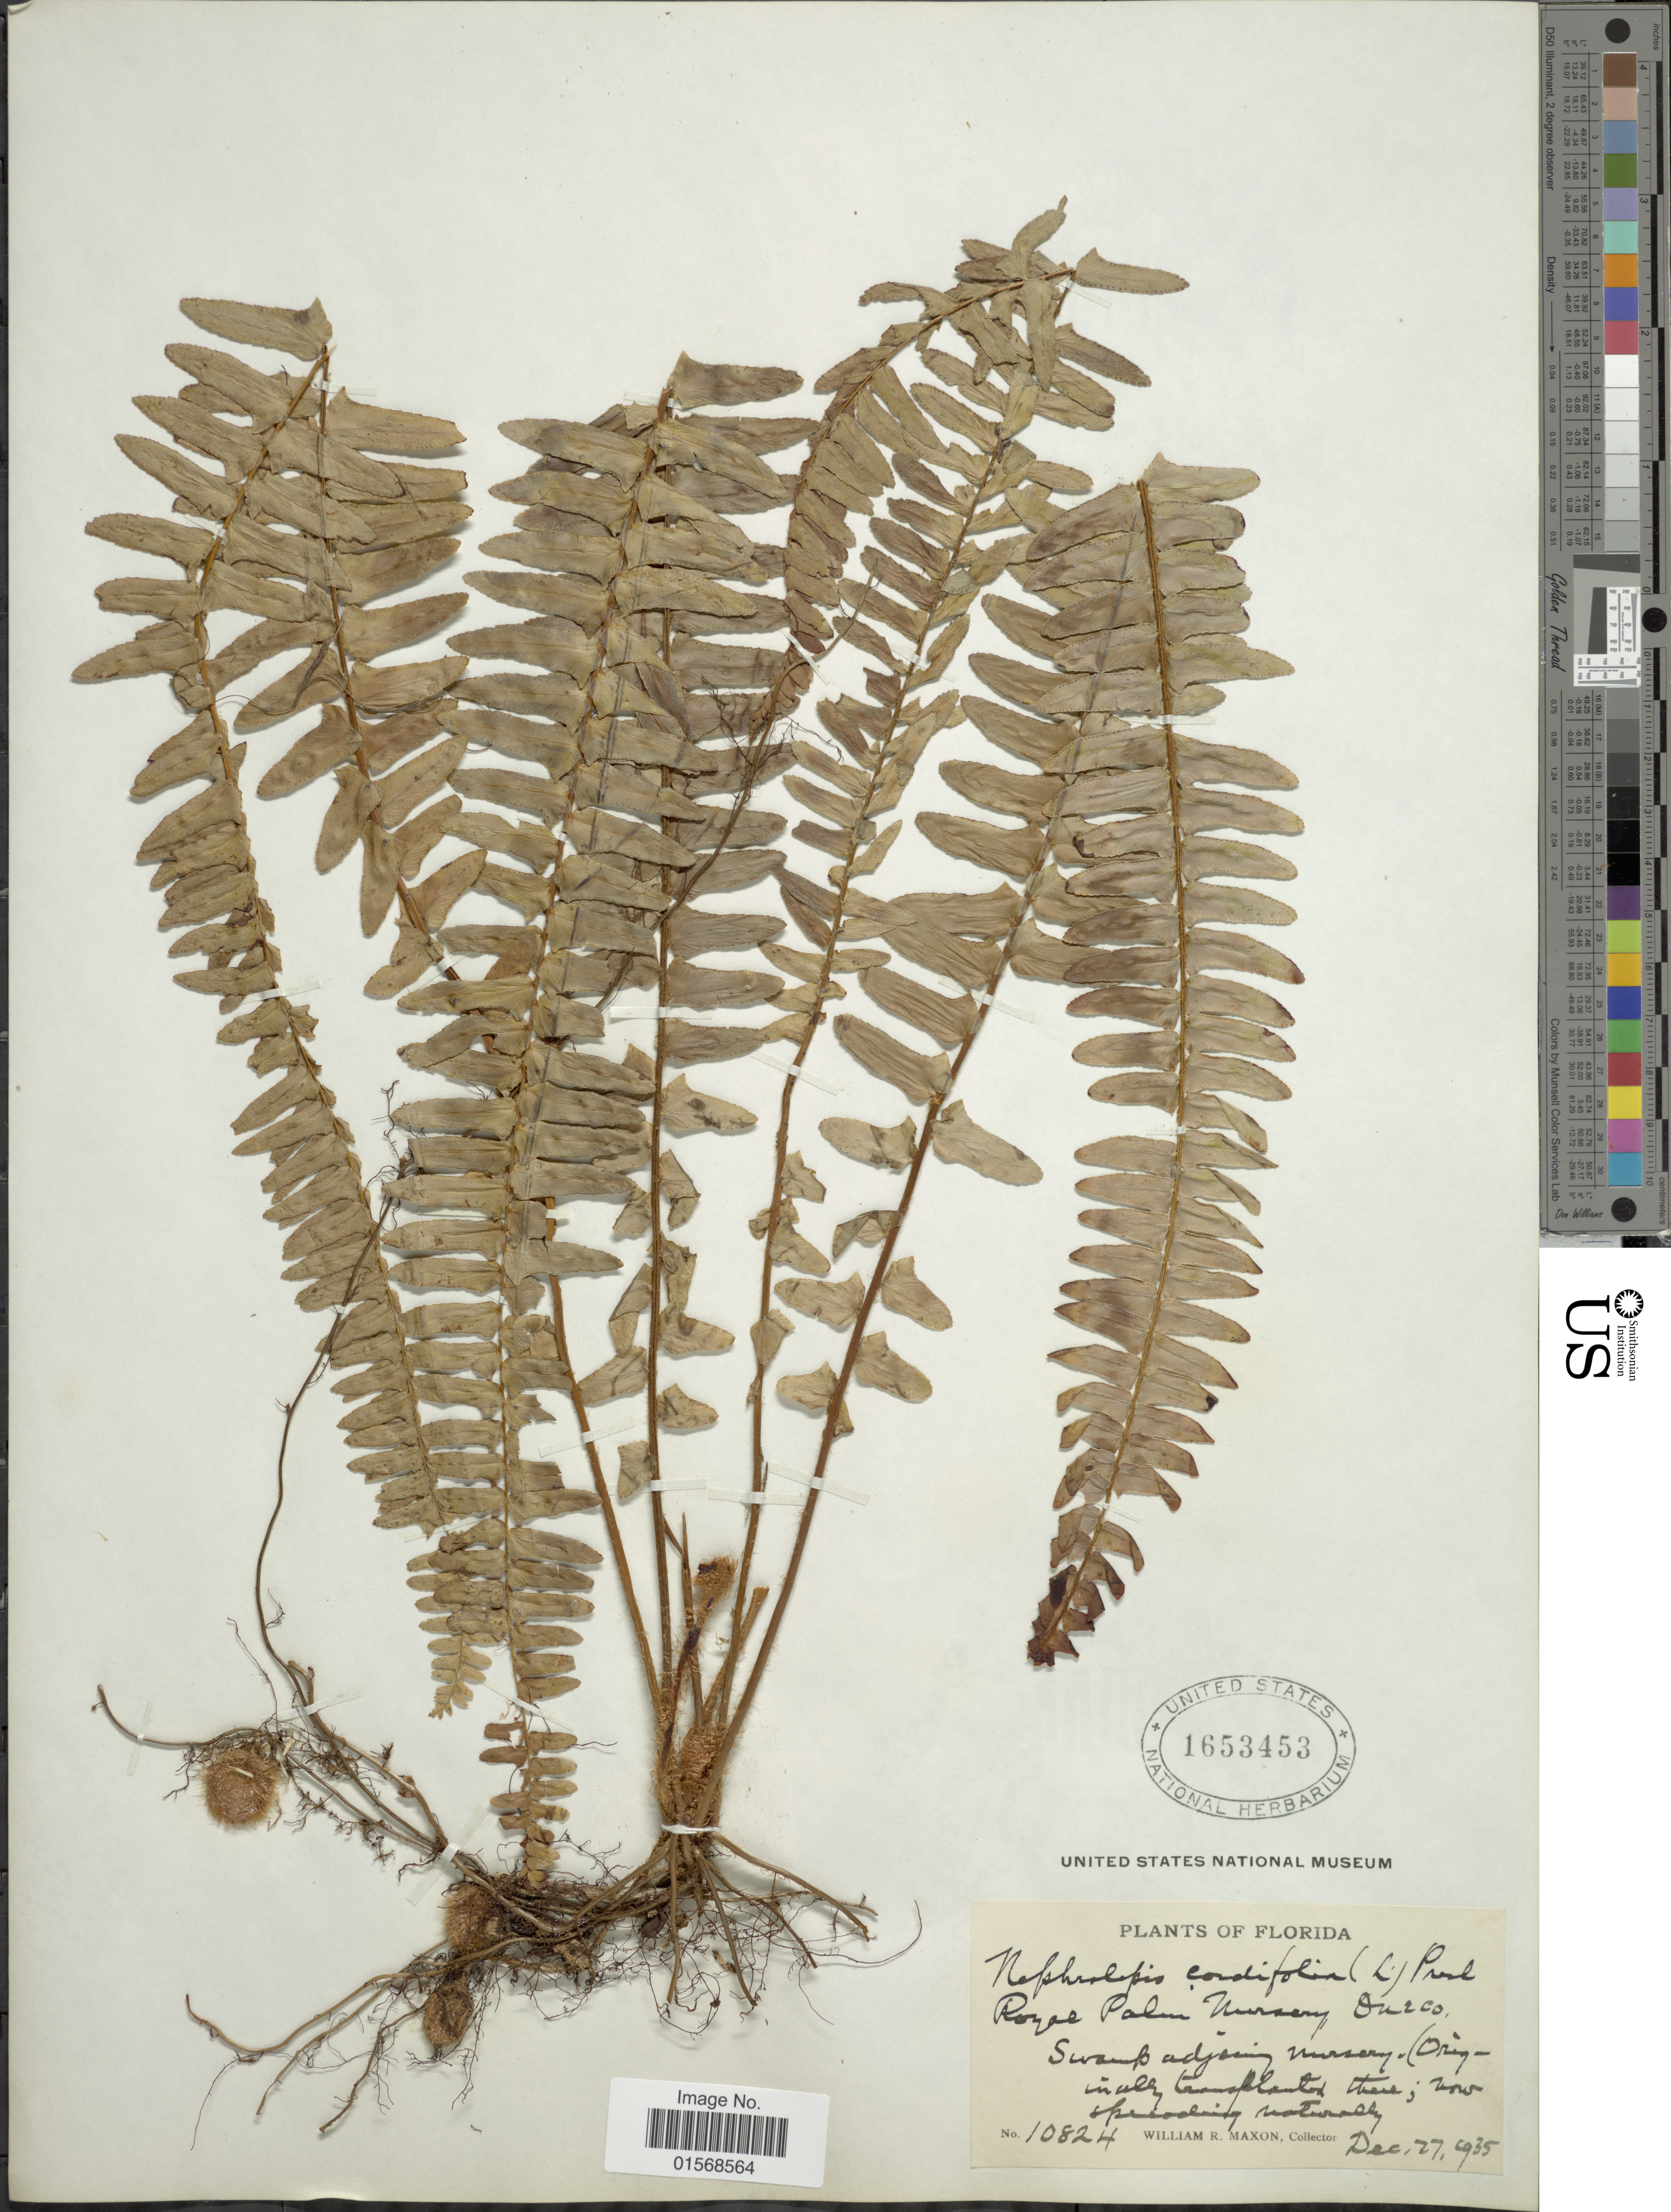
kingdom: Plantae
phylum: Tracheophyta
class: Polypodiopsida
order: Polypodiales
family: Nephrolepidaceae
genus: Nephrolepis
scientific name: Nephrolepis cordifolia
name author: (L.) C. Presl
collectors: W. R. Maxon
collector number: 10824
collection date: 1935-12-27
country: United States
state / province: Florida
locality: Florida. Royal Palm Nursery, Ourco.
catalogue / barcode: US 1653453